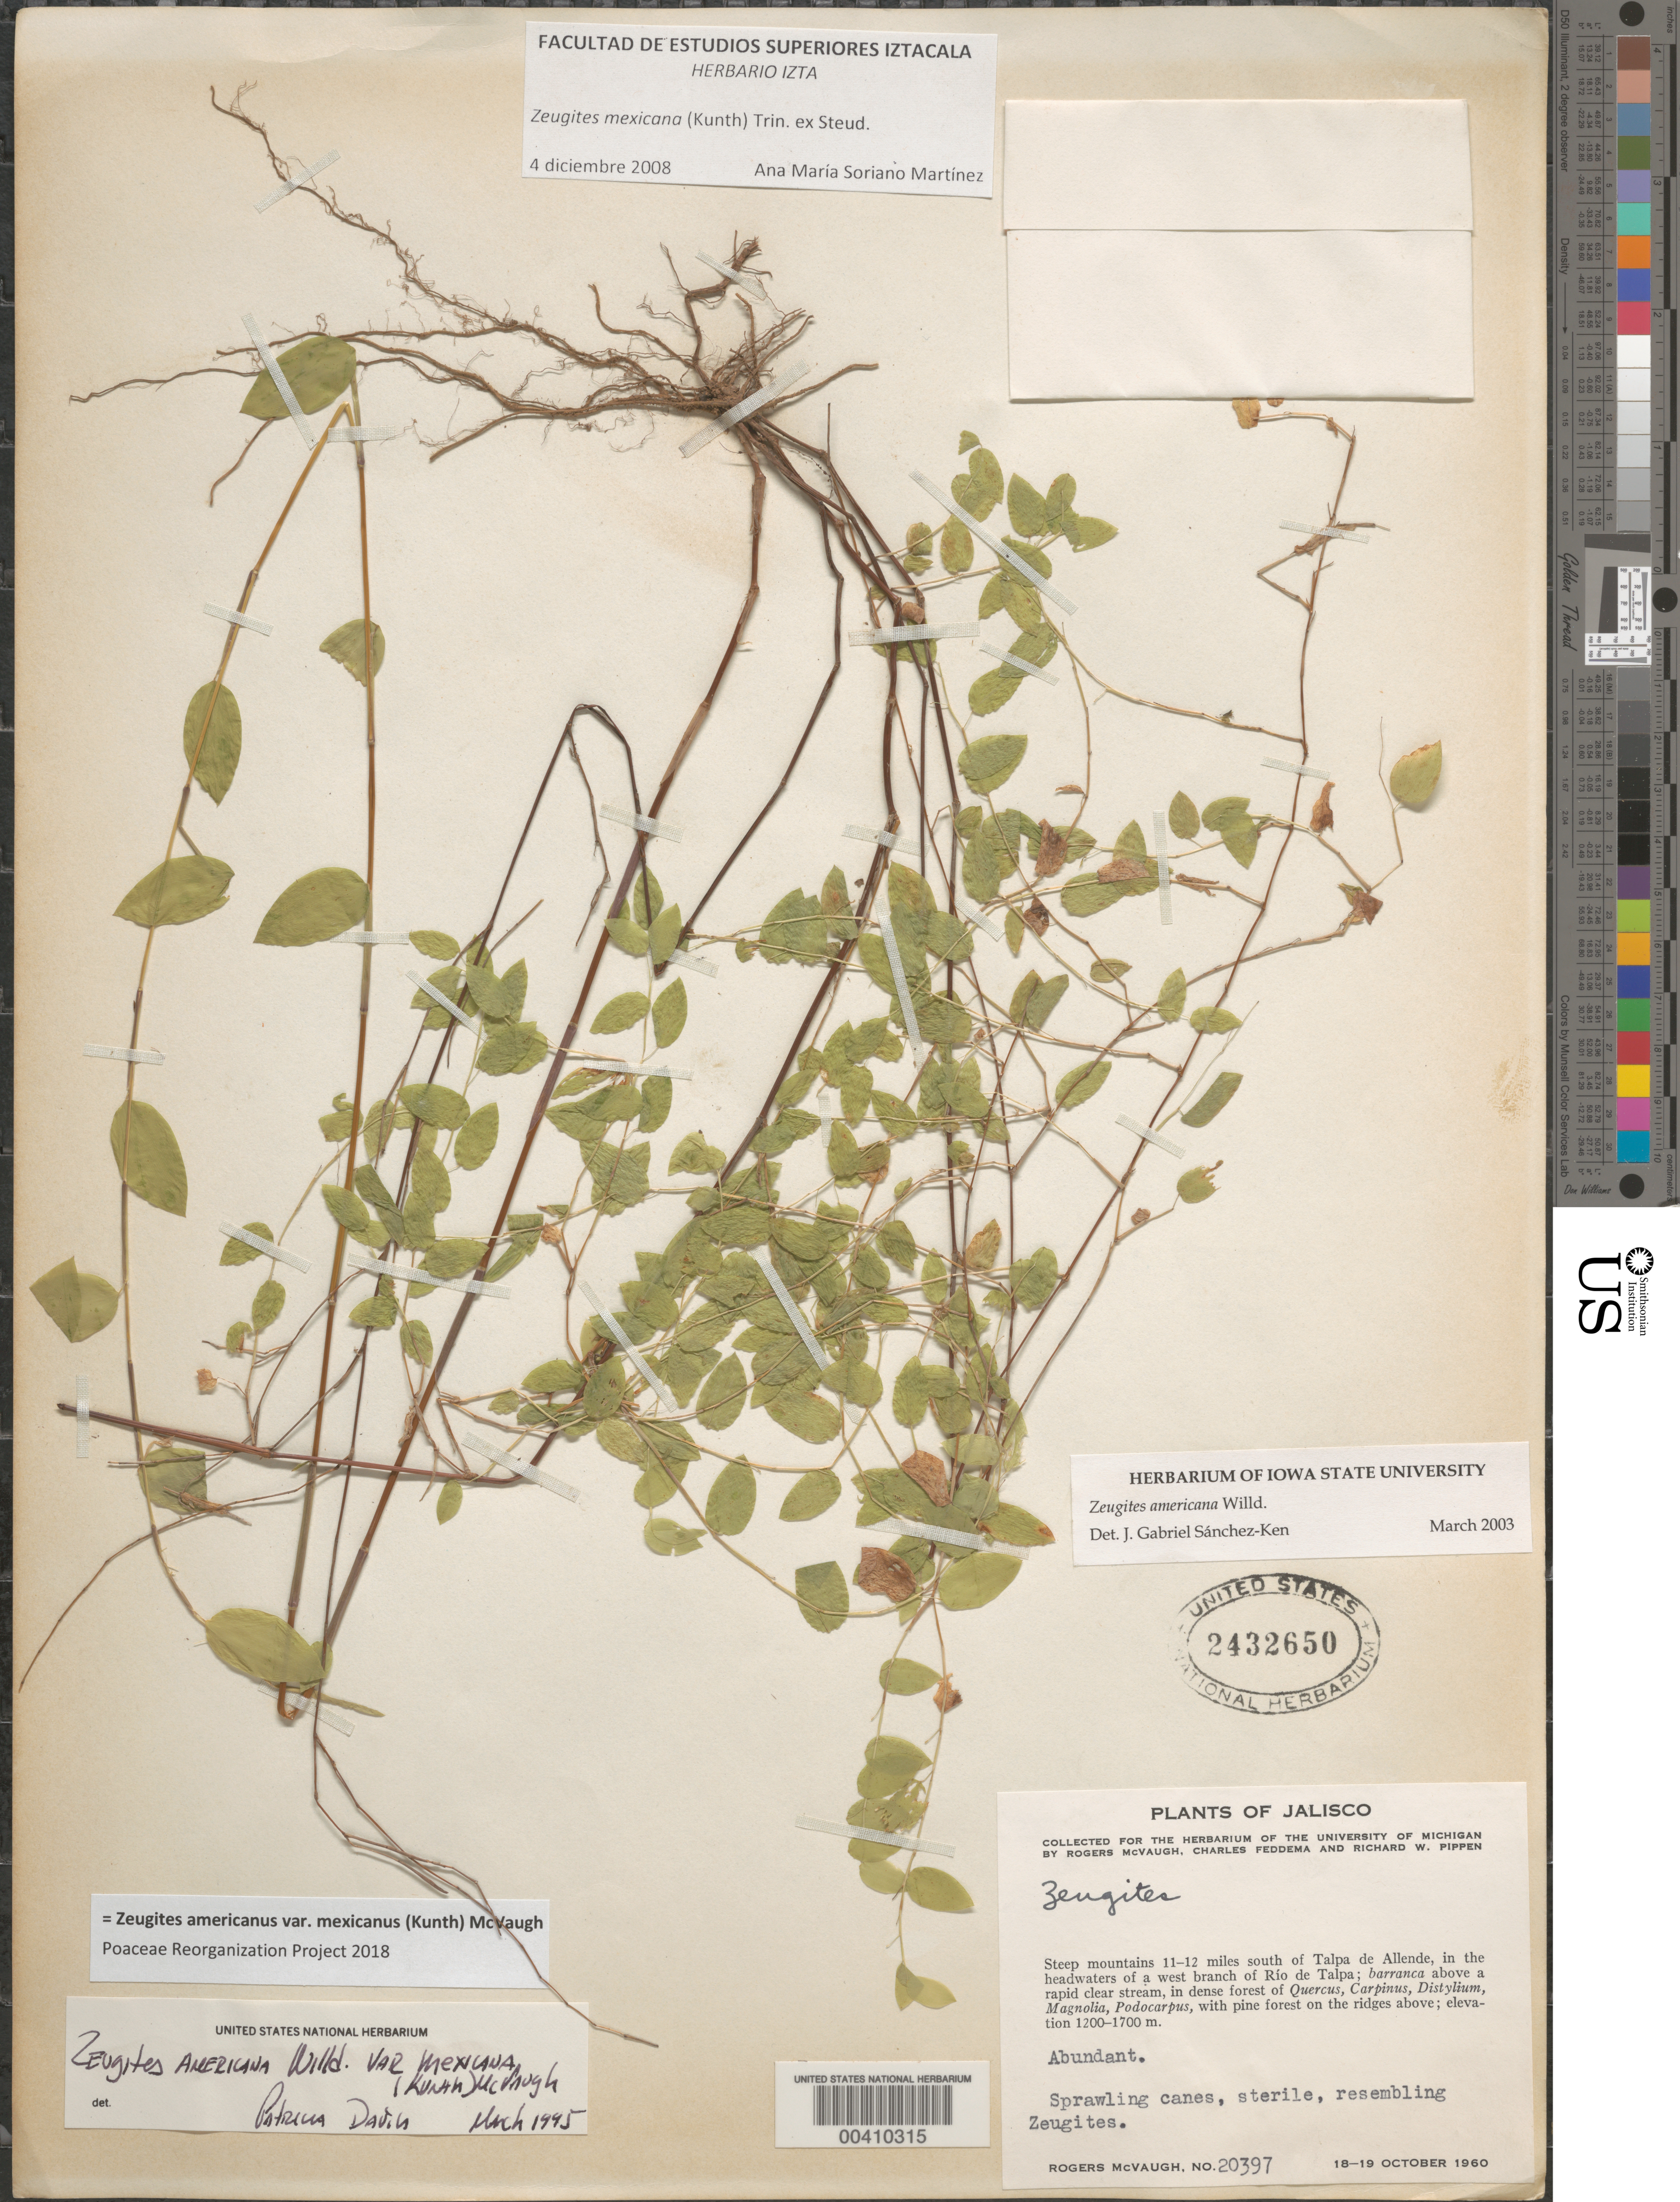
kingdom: Plantae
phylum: Tracheophyta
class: Liliopsida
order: Poales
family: Poaceae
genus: Zeugites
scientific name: Zeugites americanus var. mexicanus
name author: (Kunth) McVaugh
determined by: Poaceae Reorganization Project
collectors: R. McVaugh, C. Feddema & R. W. Pippen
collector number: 20397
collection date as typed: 18 Oct 1960 to 19 Oct 1960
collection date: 1960-10-18/1960-10-19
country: Mexico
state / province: Jalisco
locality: Mts 11-12 mi S of Talpa de Allende, in the headwaters of a W branch of Rio de Talpa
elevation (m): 1200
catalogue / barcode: US 2432650